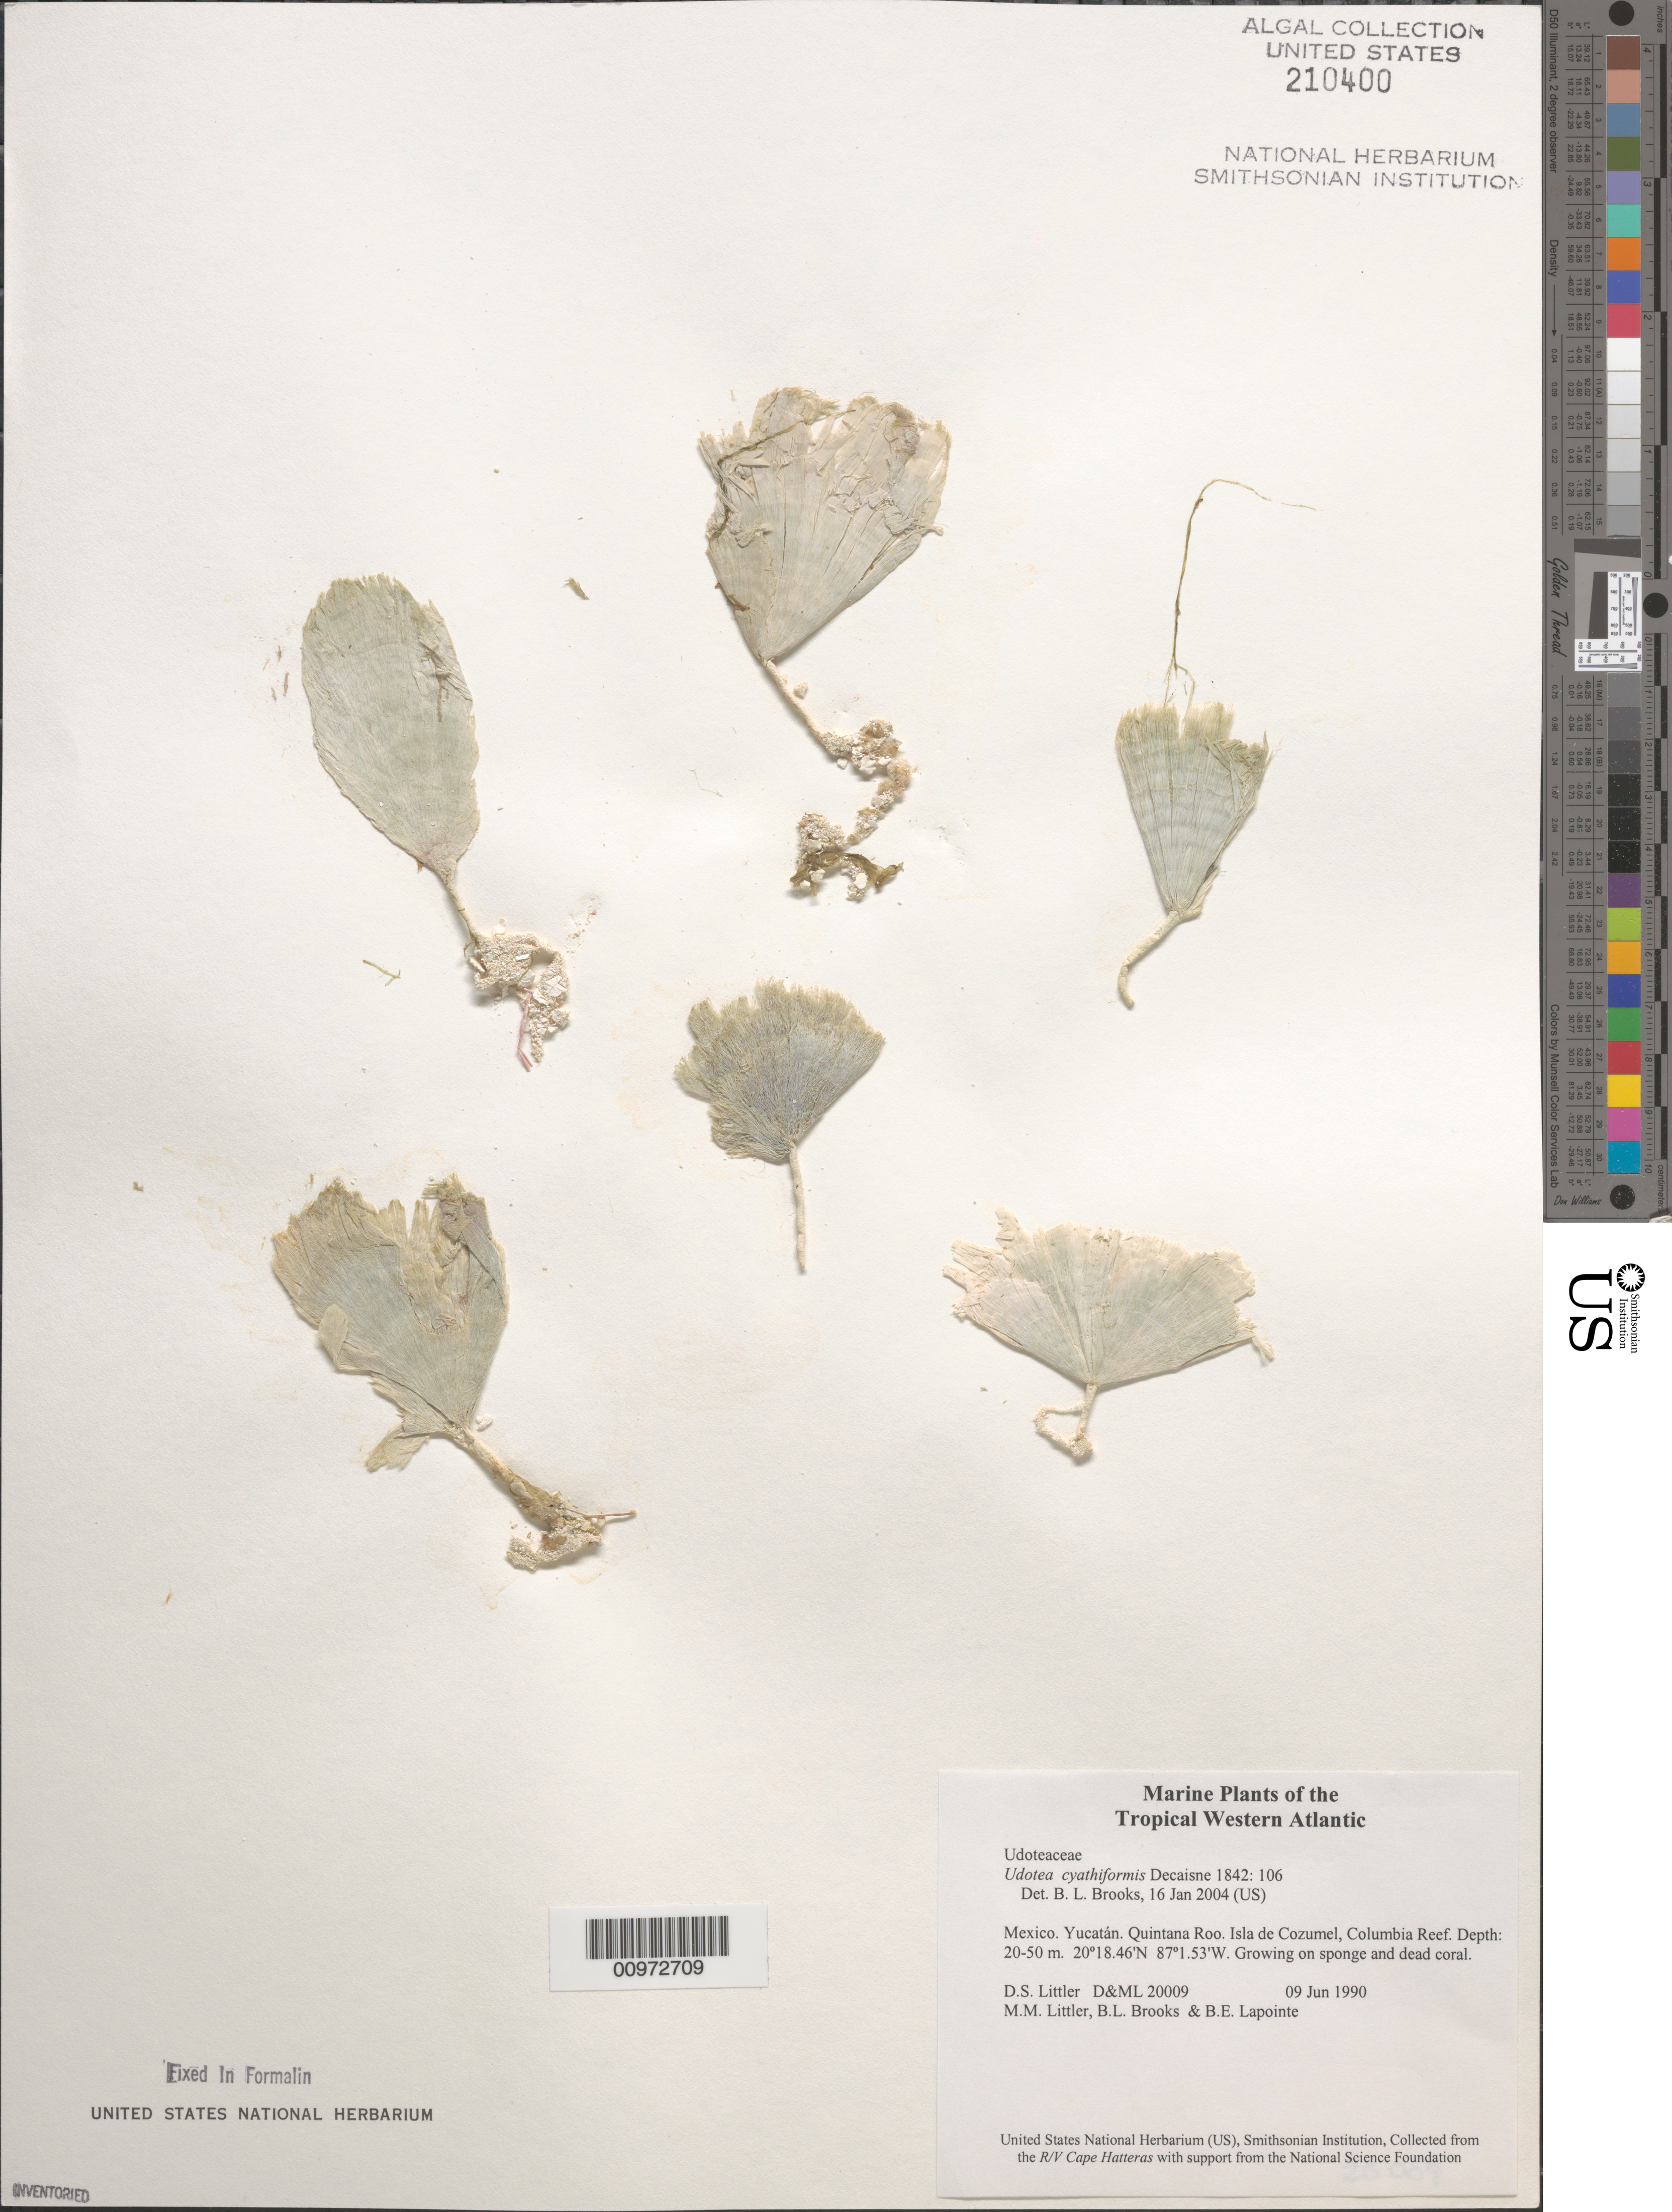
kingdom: Plantae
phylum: Chlorophyta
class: Ulvophyceae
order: Bryopsidales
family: Udoteaceae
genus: Udotea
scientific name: Udotea cyathiformis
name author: Decne.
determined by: Brooks, B. L., (BOT), Smithsonian Institution - National Museum of Natural History (UNITED STATES)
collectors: D. S. Littler, M. M. Littler, B. Brooks & B. Lapointe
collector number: D&ML 20009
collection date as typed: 09 Jun 1990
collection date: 1990-06-09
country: Mexico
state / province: Quintana Roo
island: Isla Cozumel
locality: Columbia Reef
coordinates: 20 18.46'N, 87 1.53'W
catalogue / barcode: US 210400